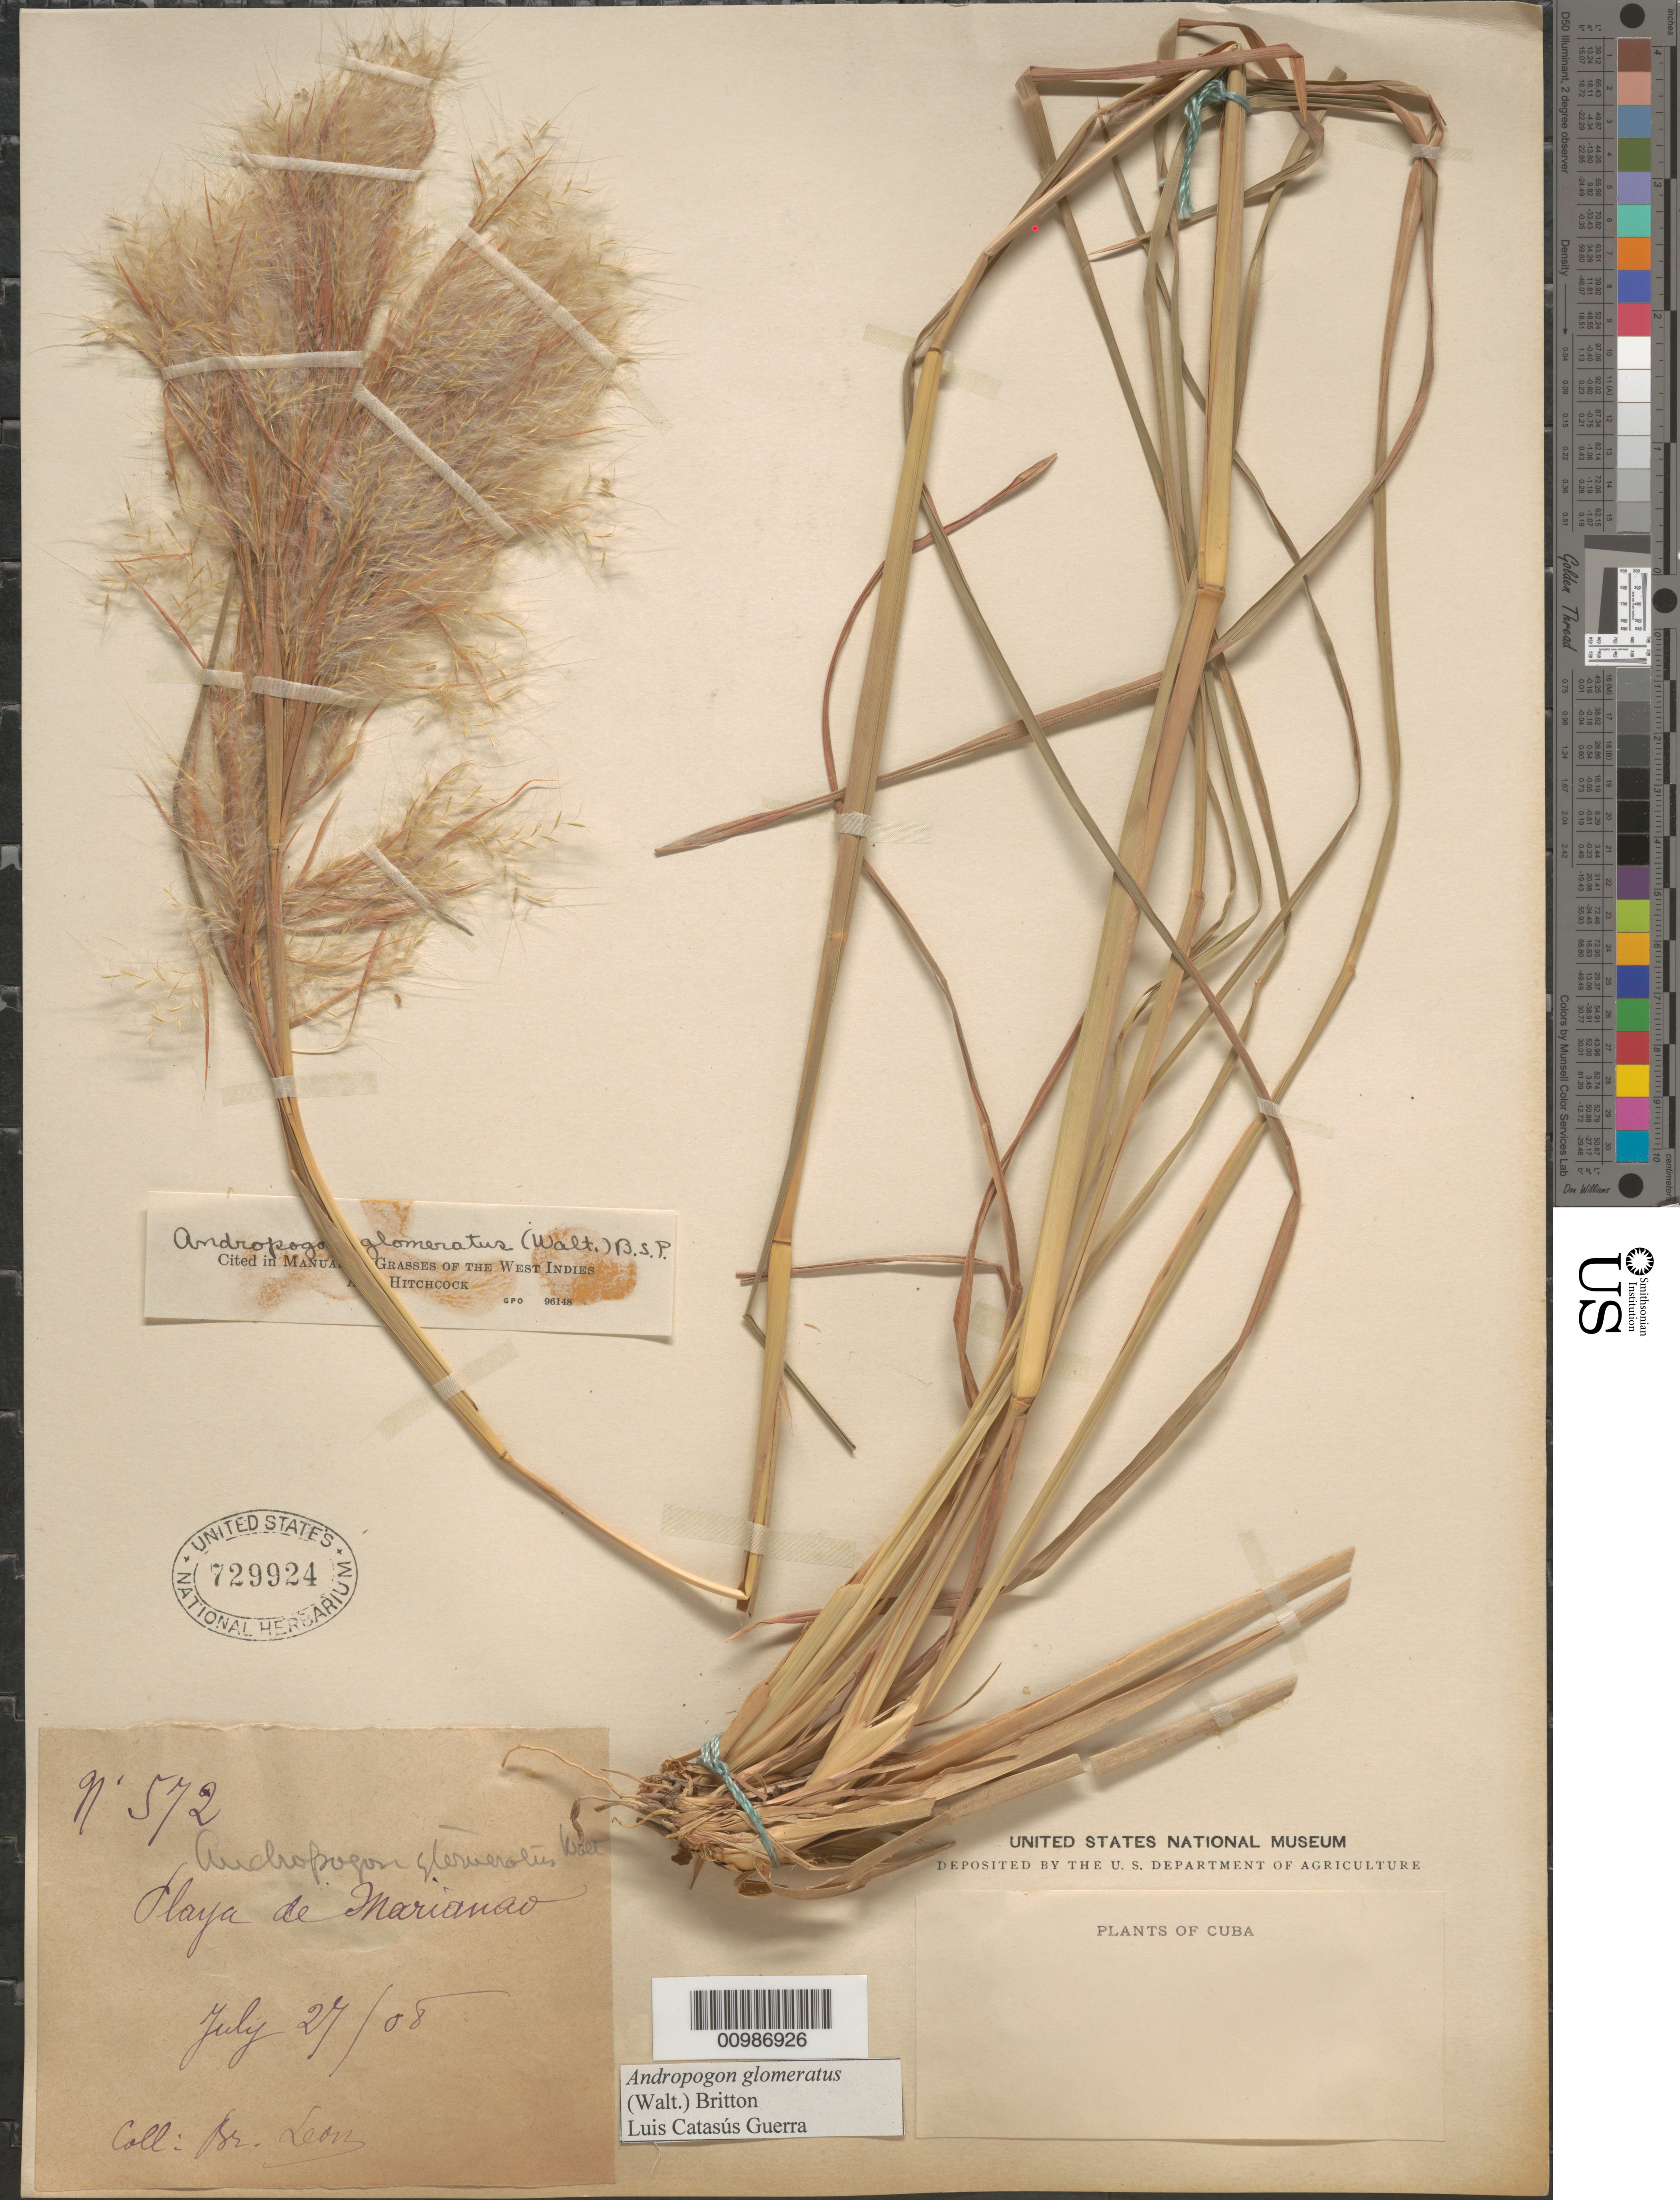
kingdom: Plantae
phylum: Tracheophyta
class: Liliopsida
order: Poales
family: Poaceae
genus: Andropogon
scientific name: Andropogon glomeratus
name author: (Walter) Britton, Stearns & Poggenb.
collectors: Bro. León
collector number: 572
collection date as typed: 27 Jul 1908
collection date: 1908-07-27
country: Cuba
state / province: La Habana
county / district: Municipio Playa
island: Cuba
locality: Marianao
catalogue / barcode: US 729924